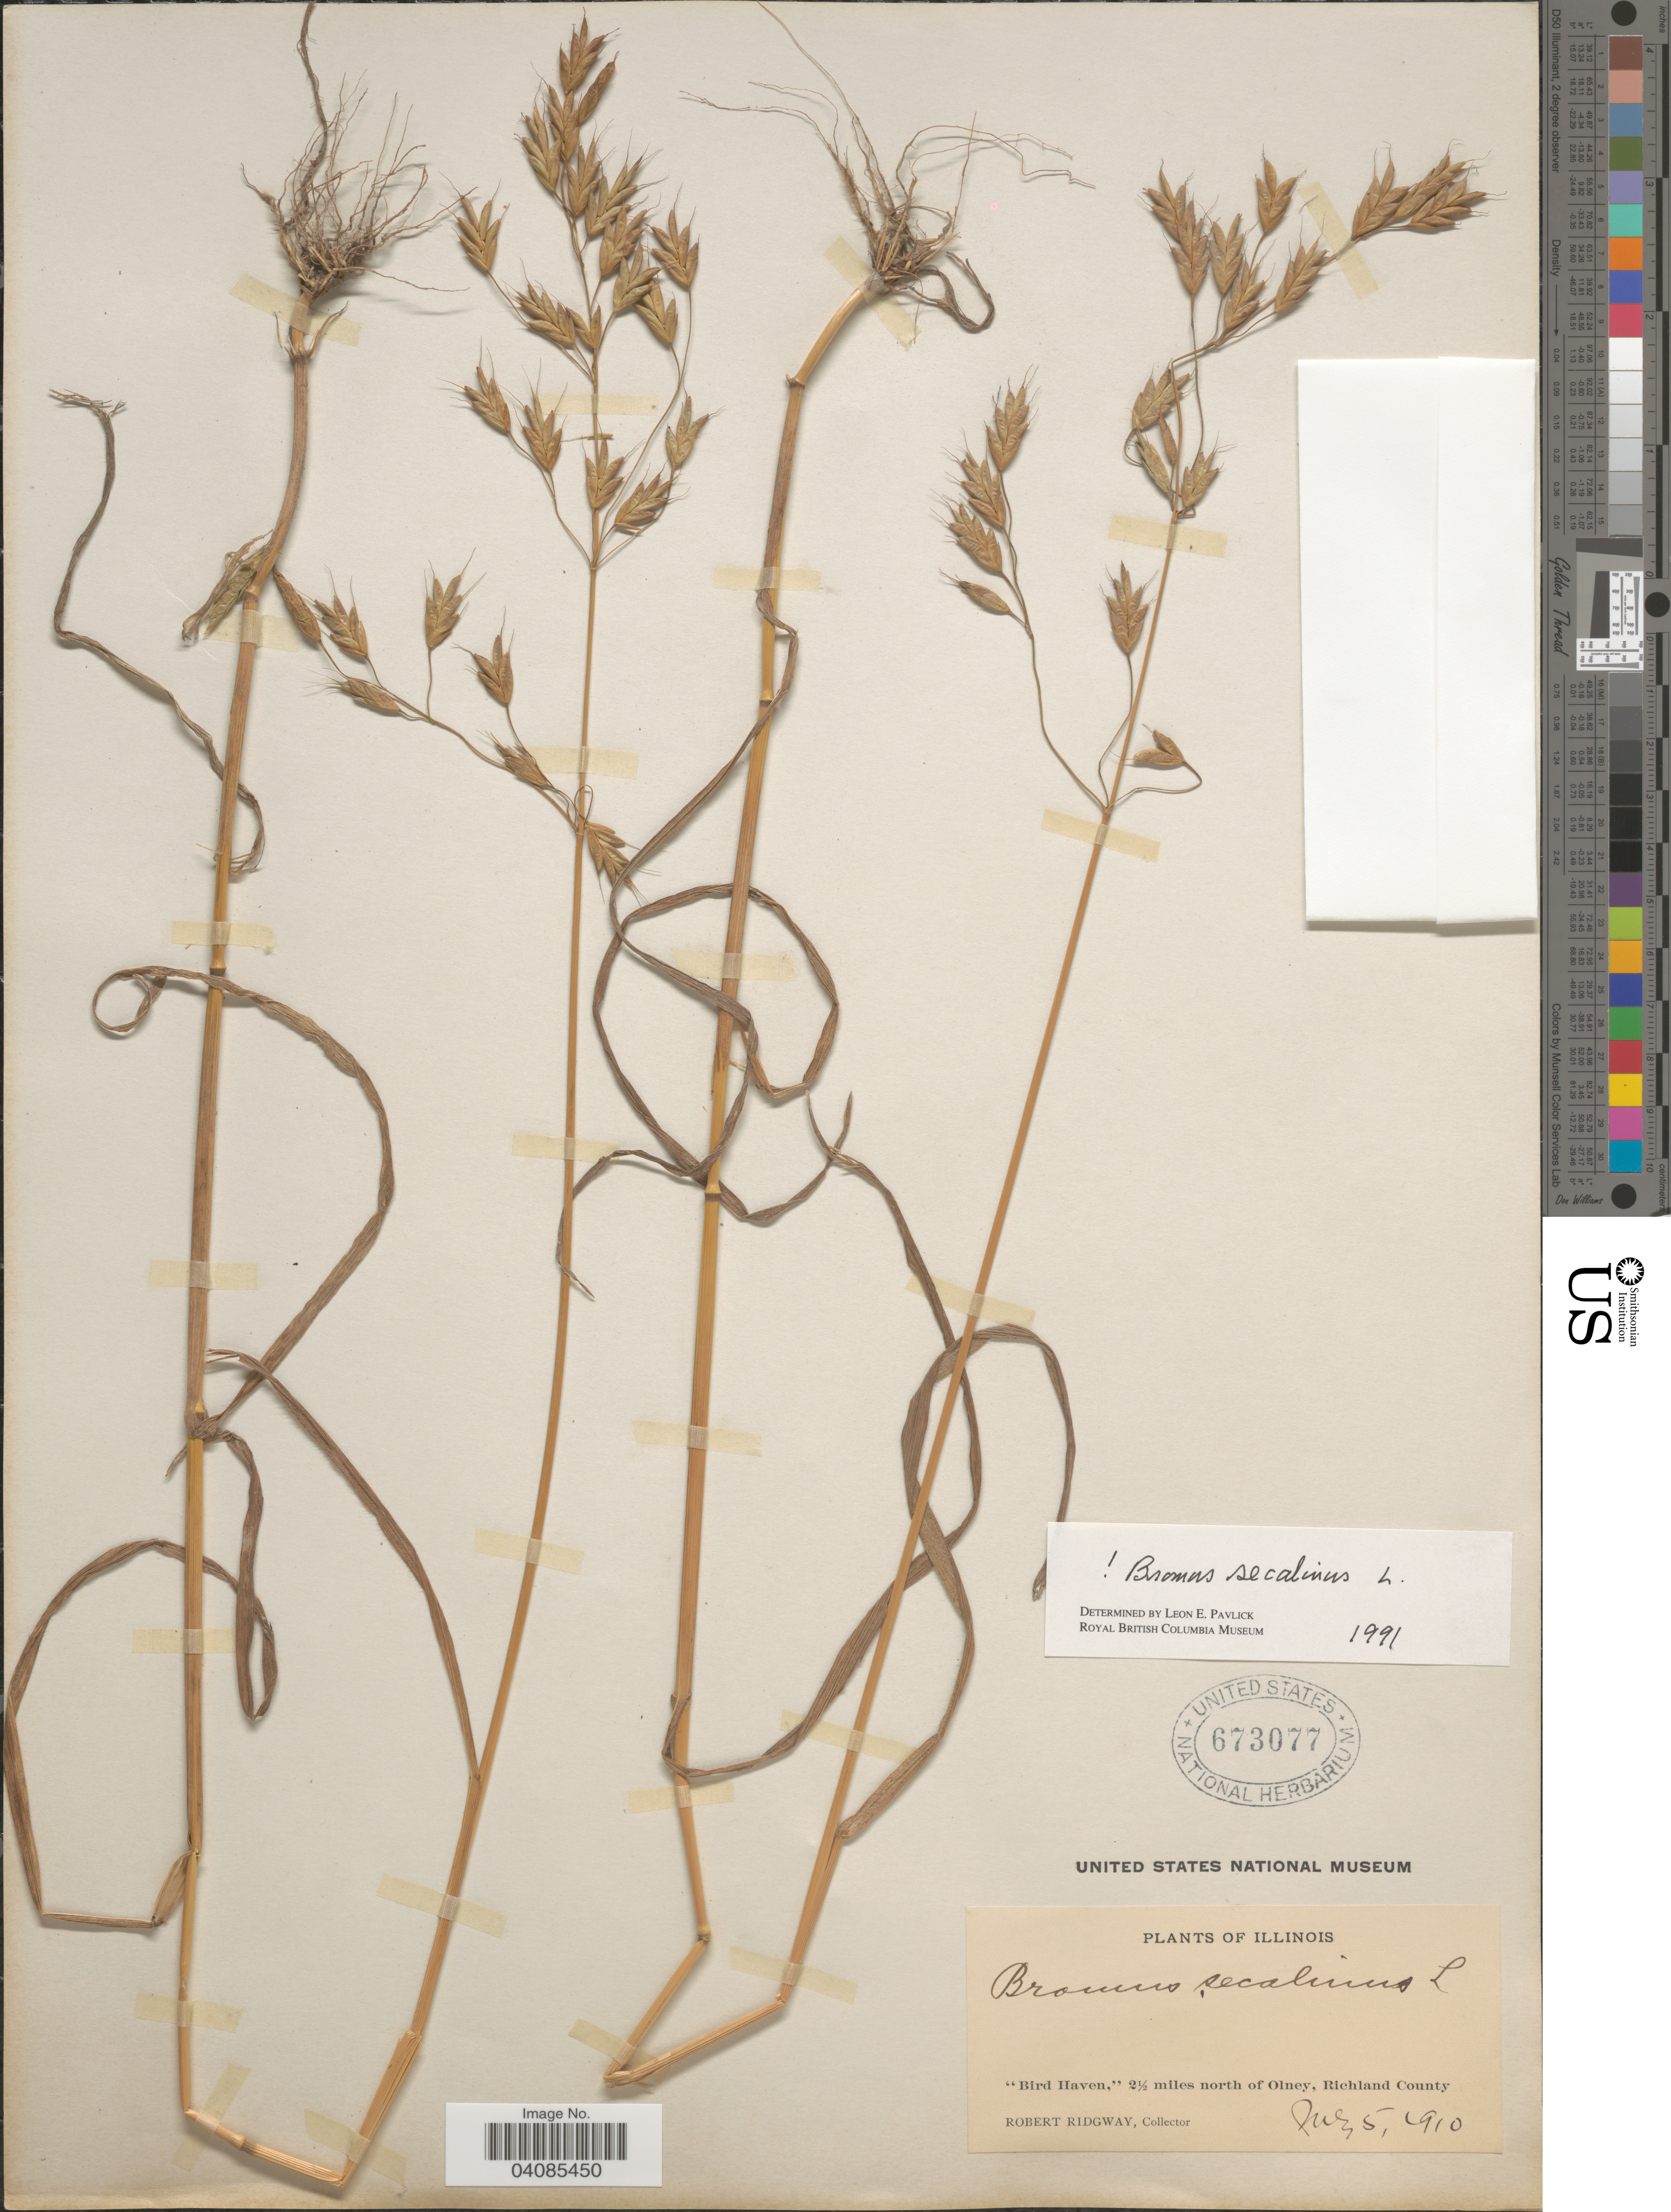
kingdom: Plantae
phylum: Tracheophyta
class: Liliopsida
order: Poales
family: Poaceae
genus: Bromus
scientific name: Bromus secalinus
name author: L.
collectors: R. Ridgway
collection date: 1910-05-05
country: United States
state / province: Illinois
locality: Bird Haven,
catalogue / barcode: US 673077